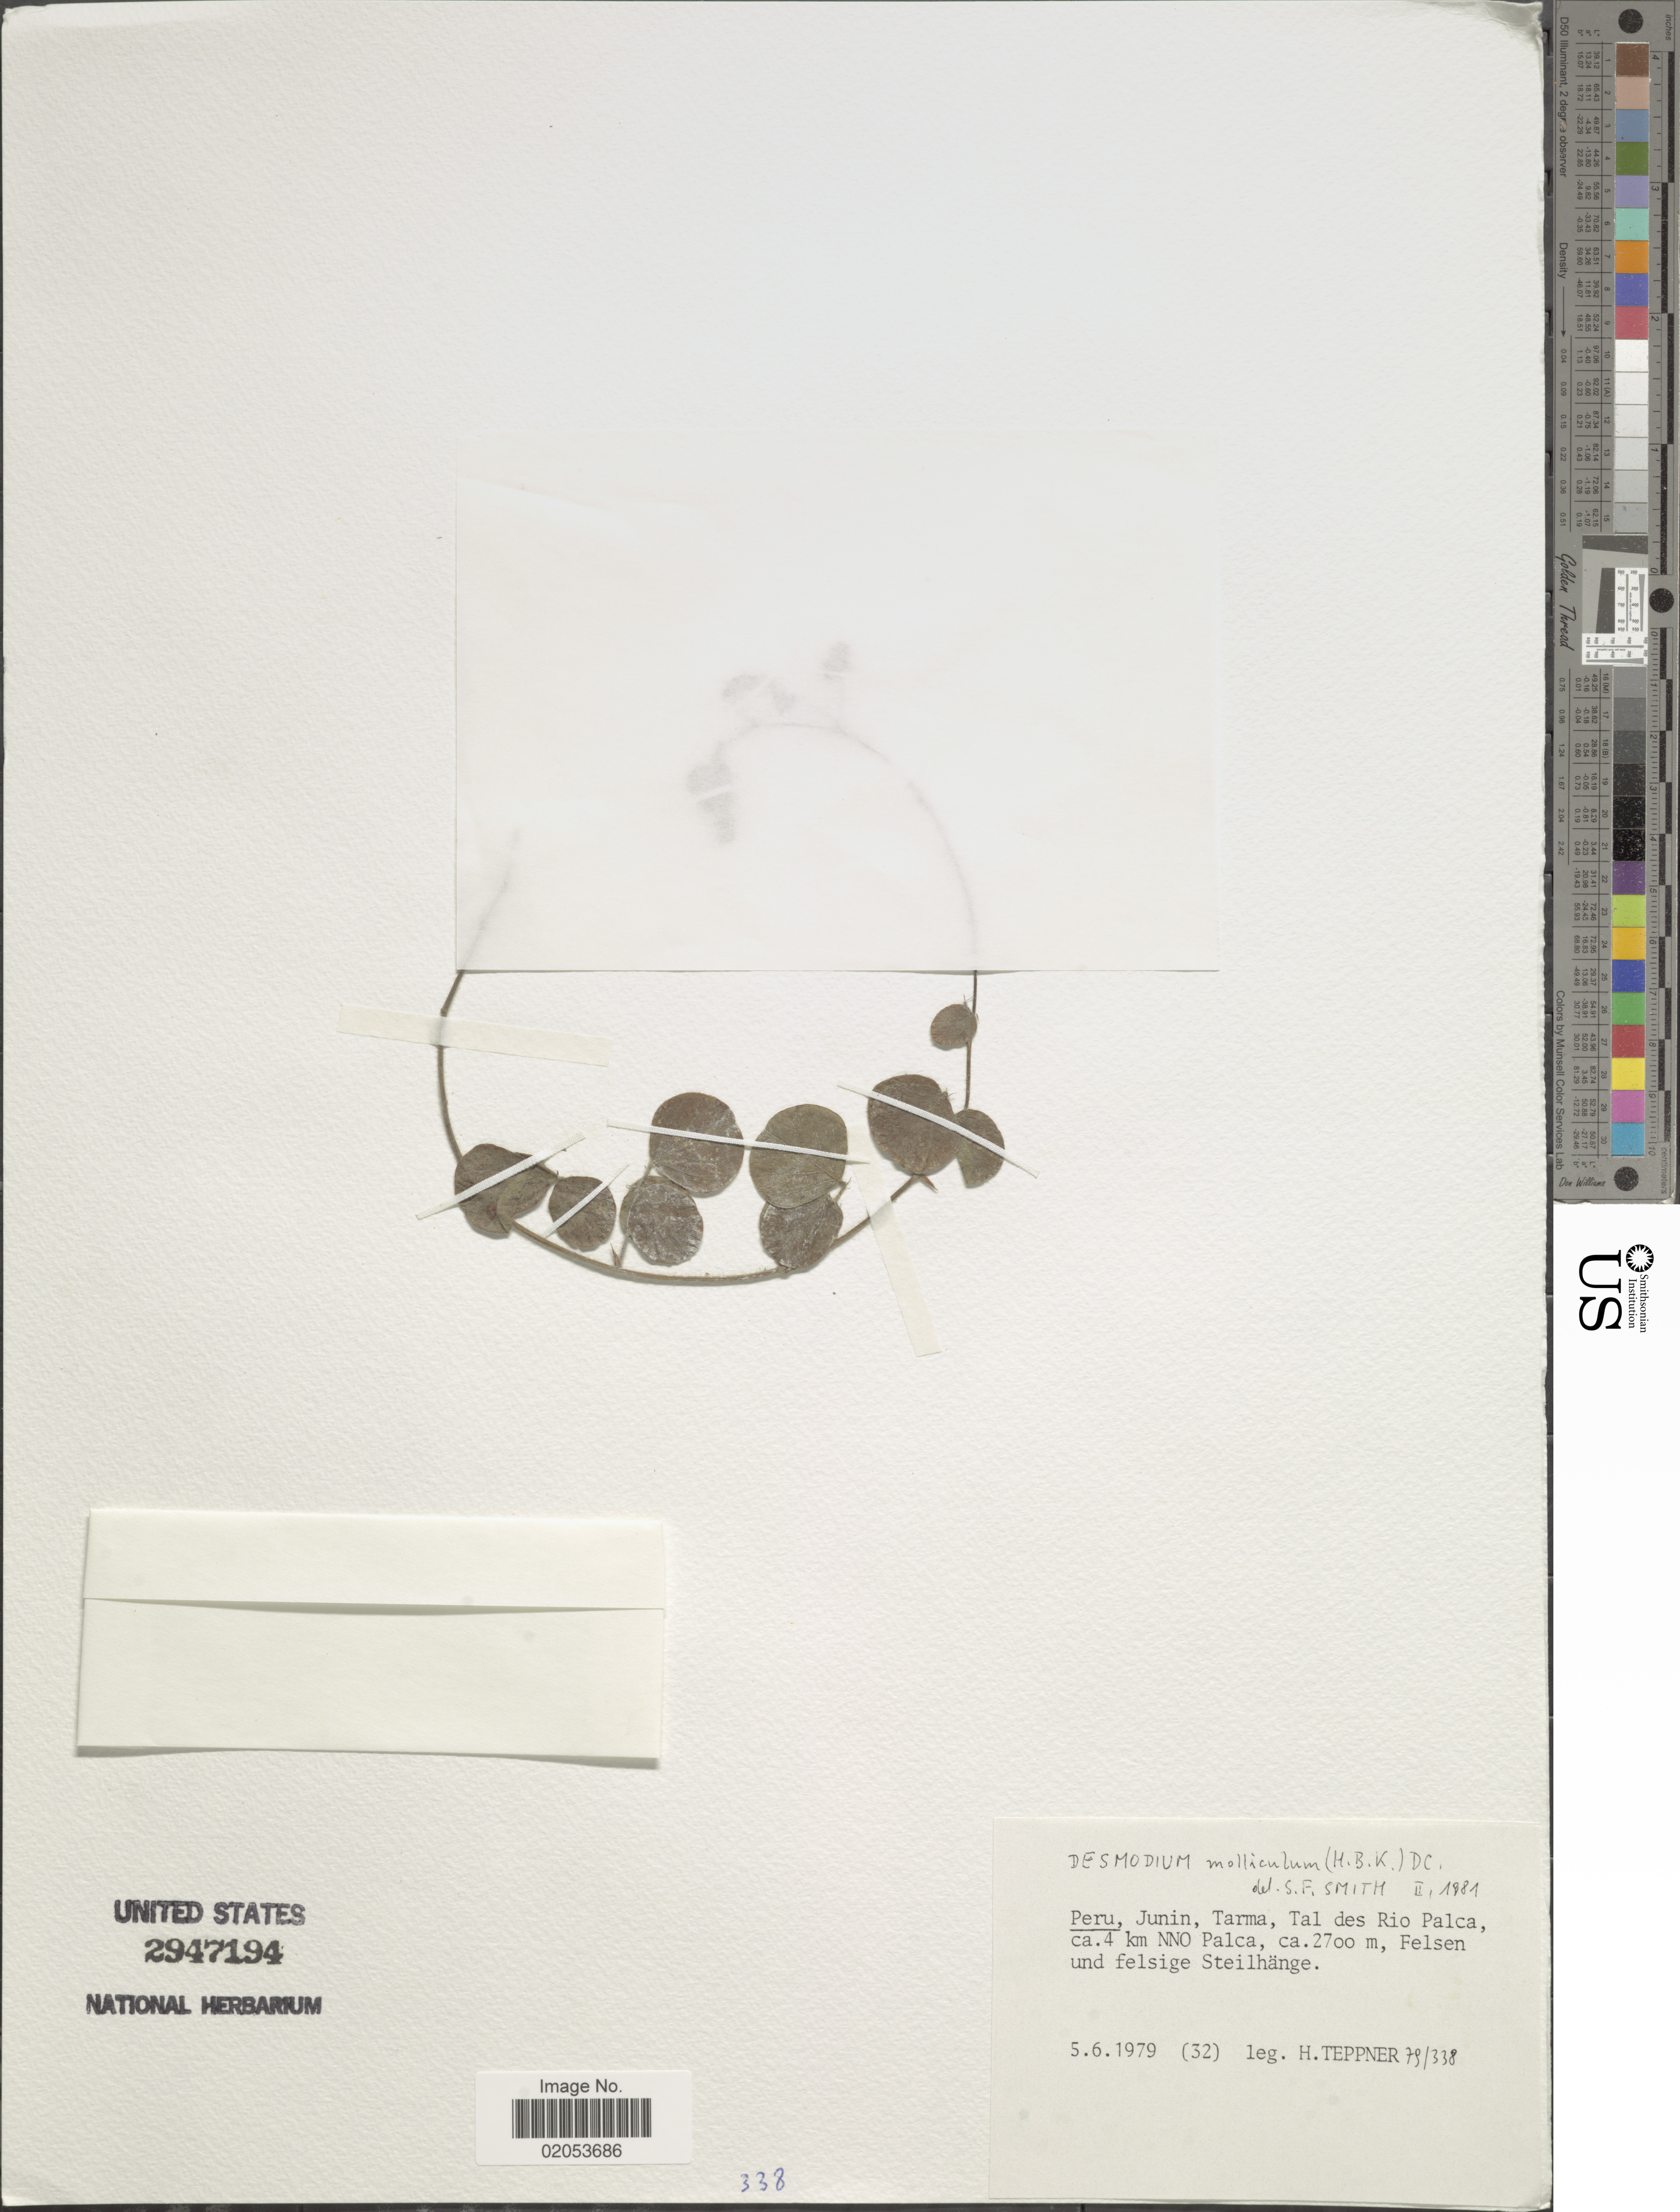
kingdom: Plantae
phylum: Tracheophyta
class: Magnoliopsida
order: Fabales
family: Fabaceae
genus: Desmodium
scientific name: Desmodium molliculum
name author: (Kunth) DC.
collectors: H. Teppner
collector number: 32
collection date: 1979-06-05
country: Peru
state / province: Junín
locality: Tarma, Tal des Rio Palca, ca. 4 km NNO Palca, Felsen und feslige Steilhange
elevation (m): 2700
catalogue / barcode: US 2947194